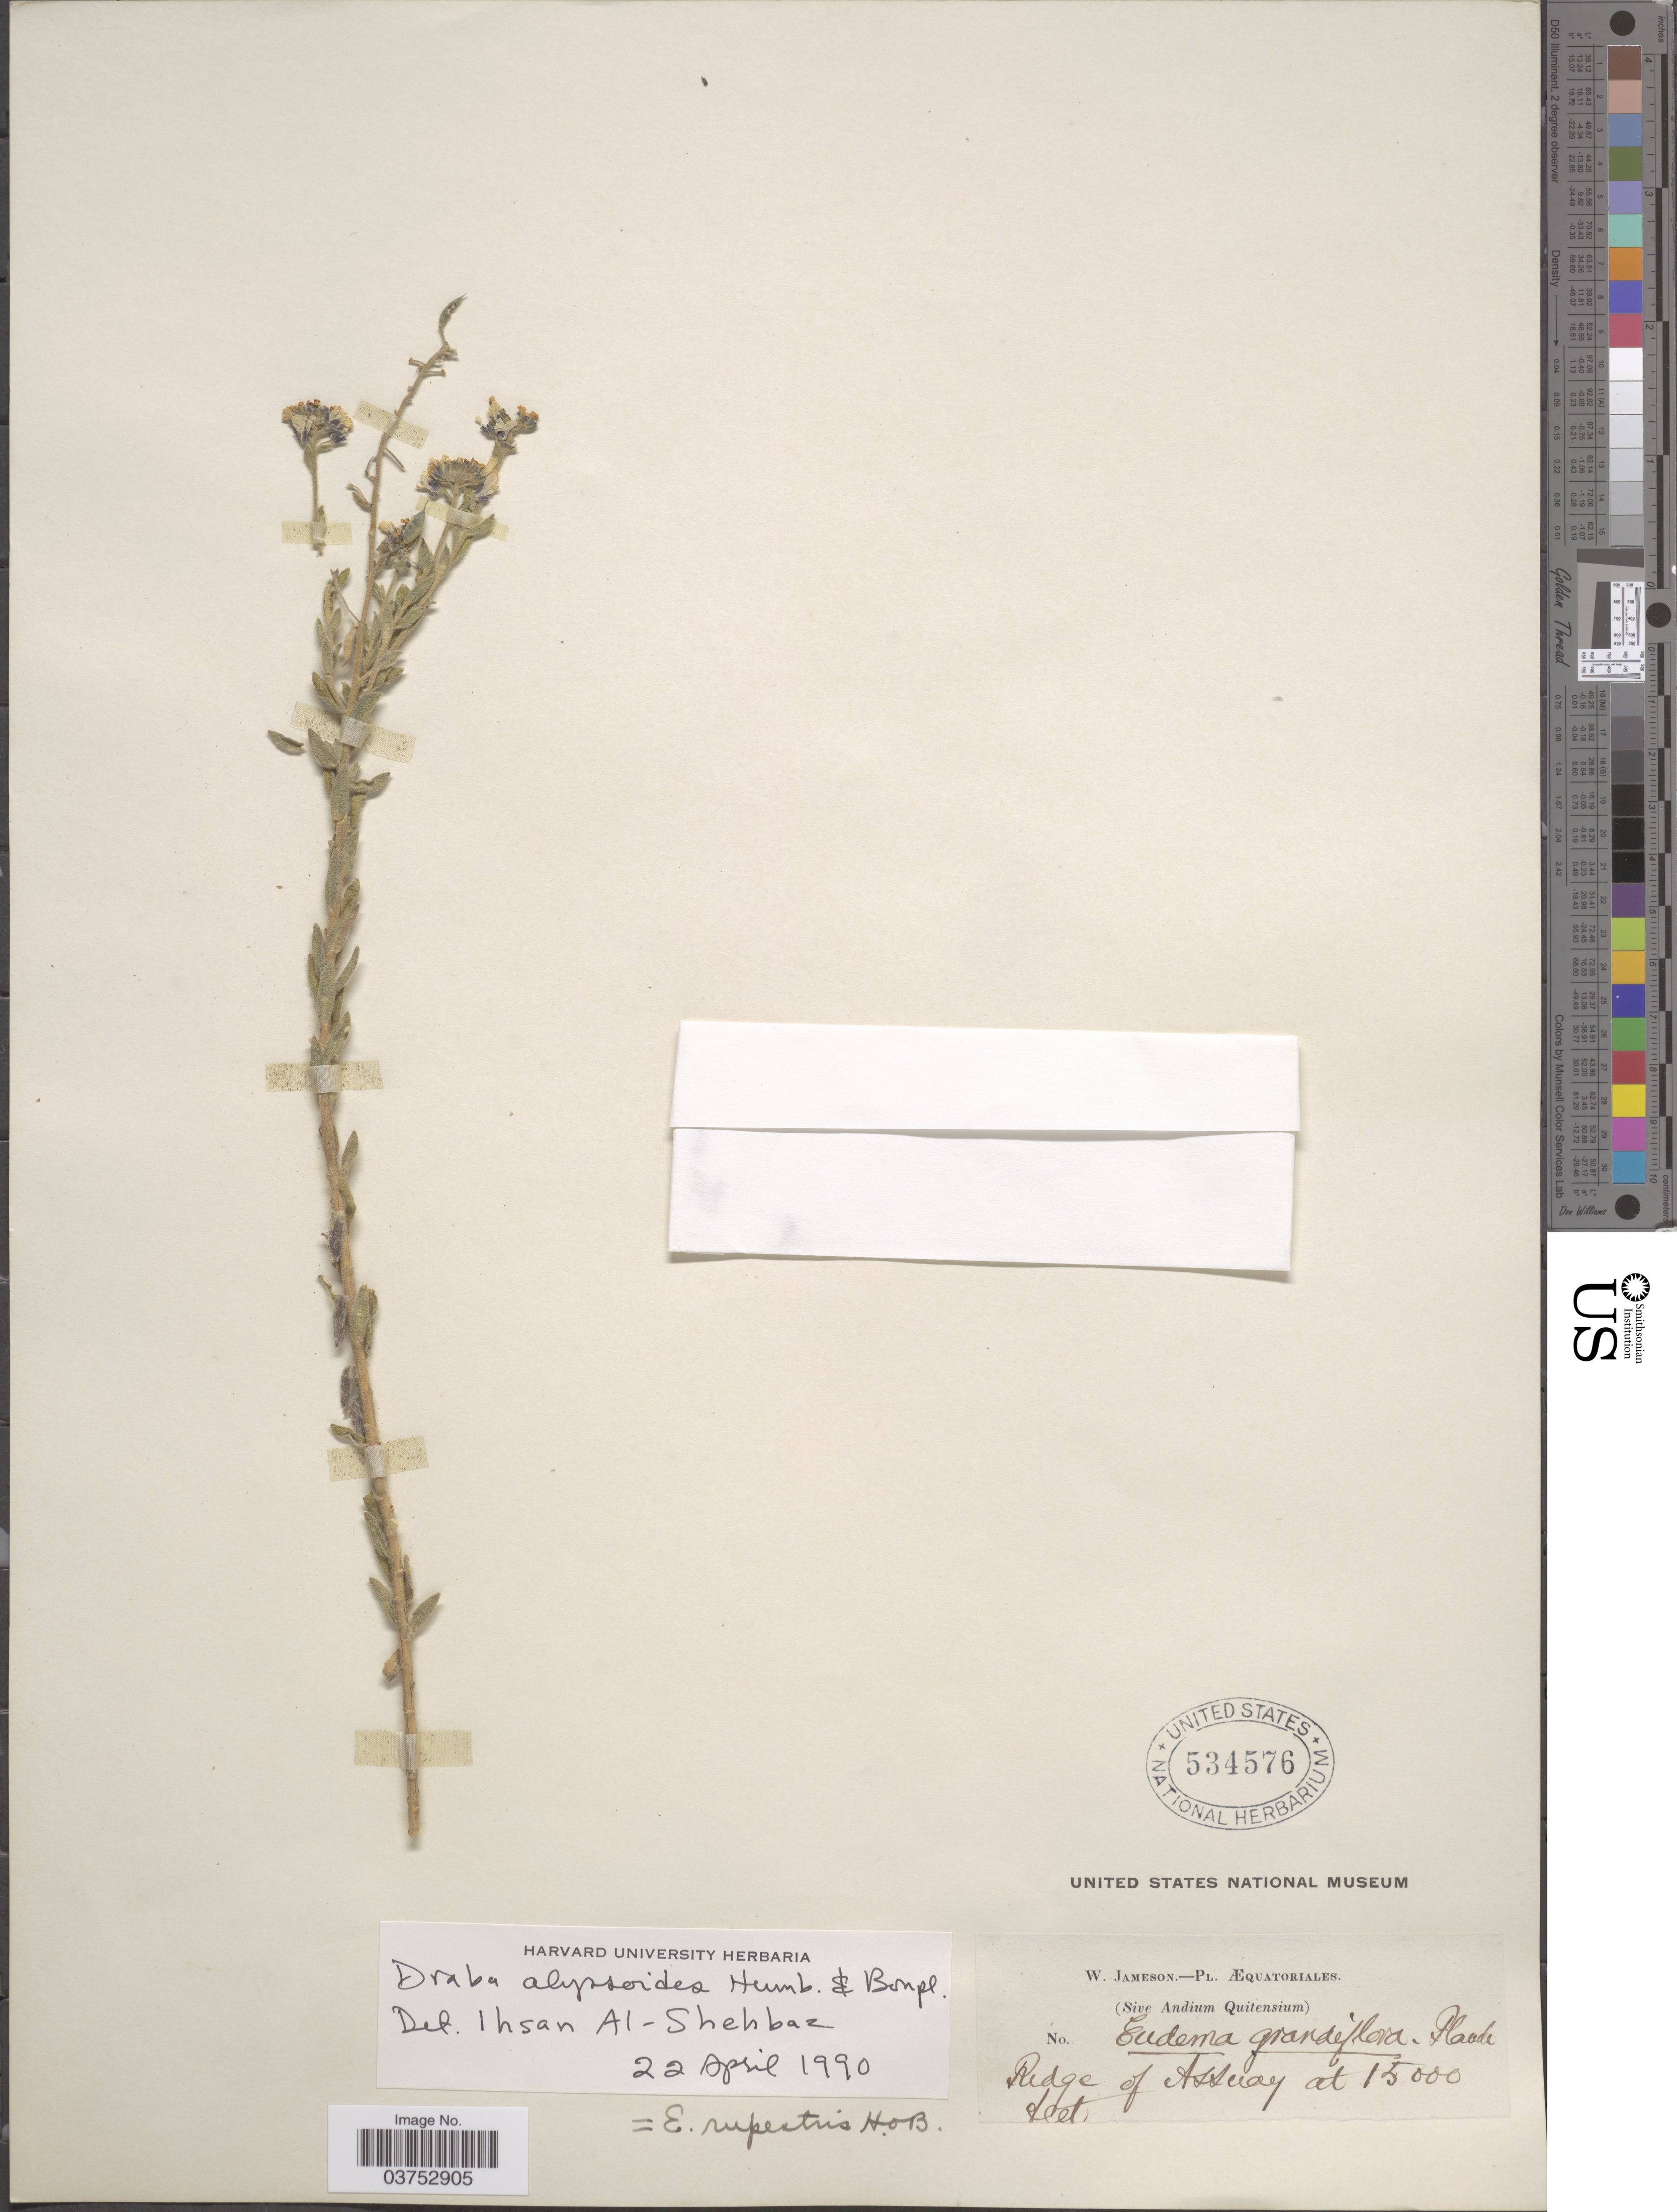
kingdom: Plantae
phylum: Tracheophyta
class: Magnoliopsida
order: Brassicales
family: Brassicaceae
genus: Draba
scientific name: Draba alyssoides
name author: Humb. & Bonpl. ex DC.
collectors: W. Jameson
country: Ecuador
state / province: Azuay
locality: Æquatoriales (Sive Andium Quitensium). Ridge of Azzuay.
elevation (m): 4572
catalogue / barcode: US 534576